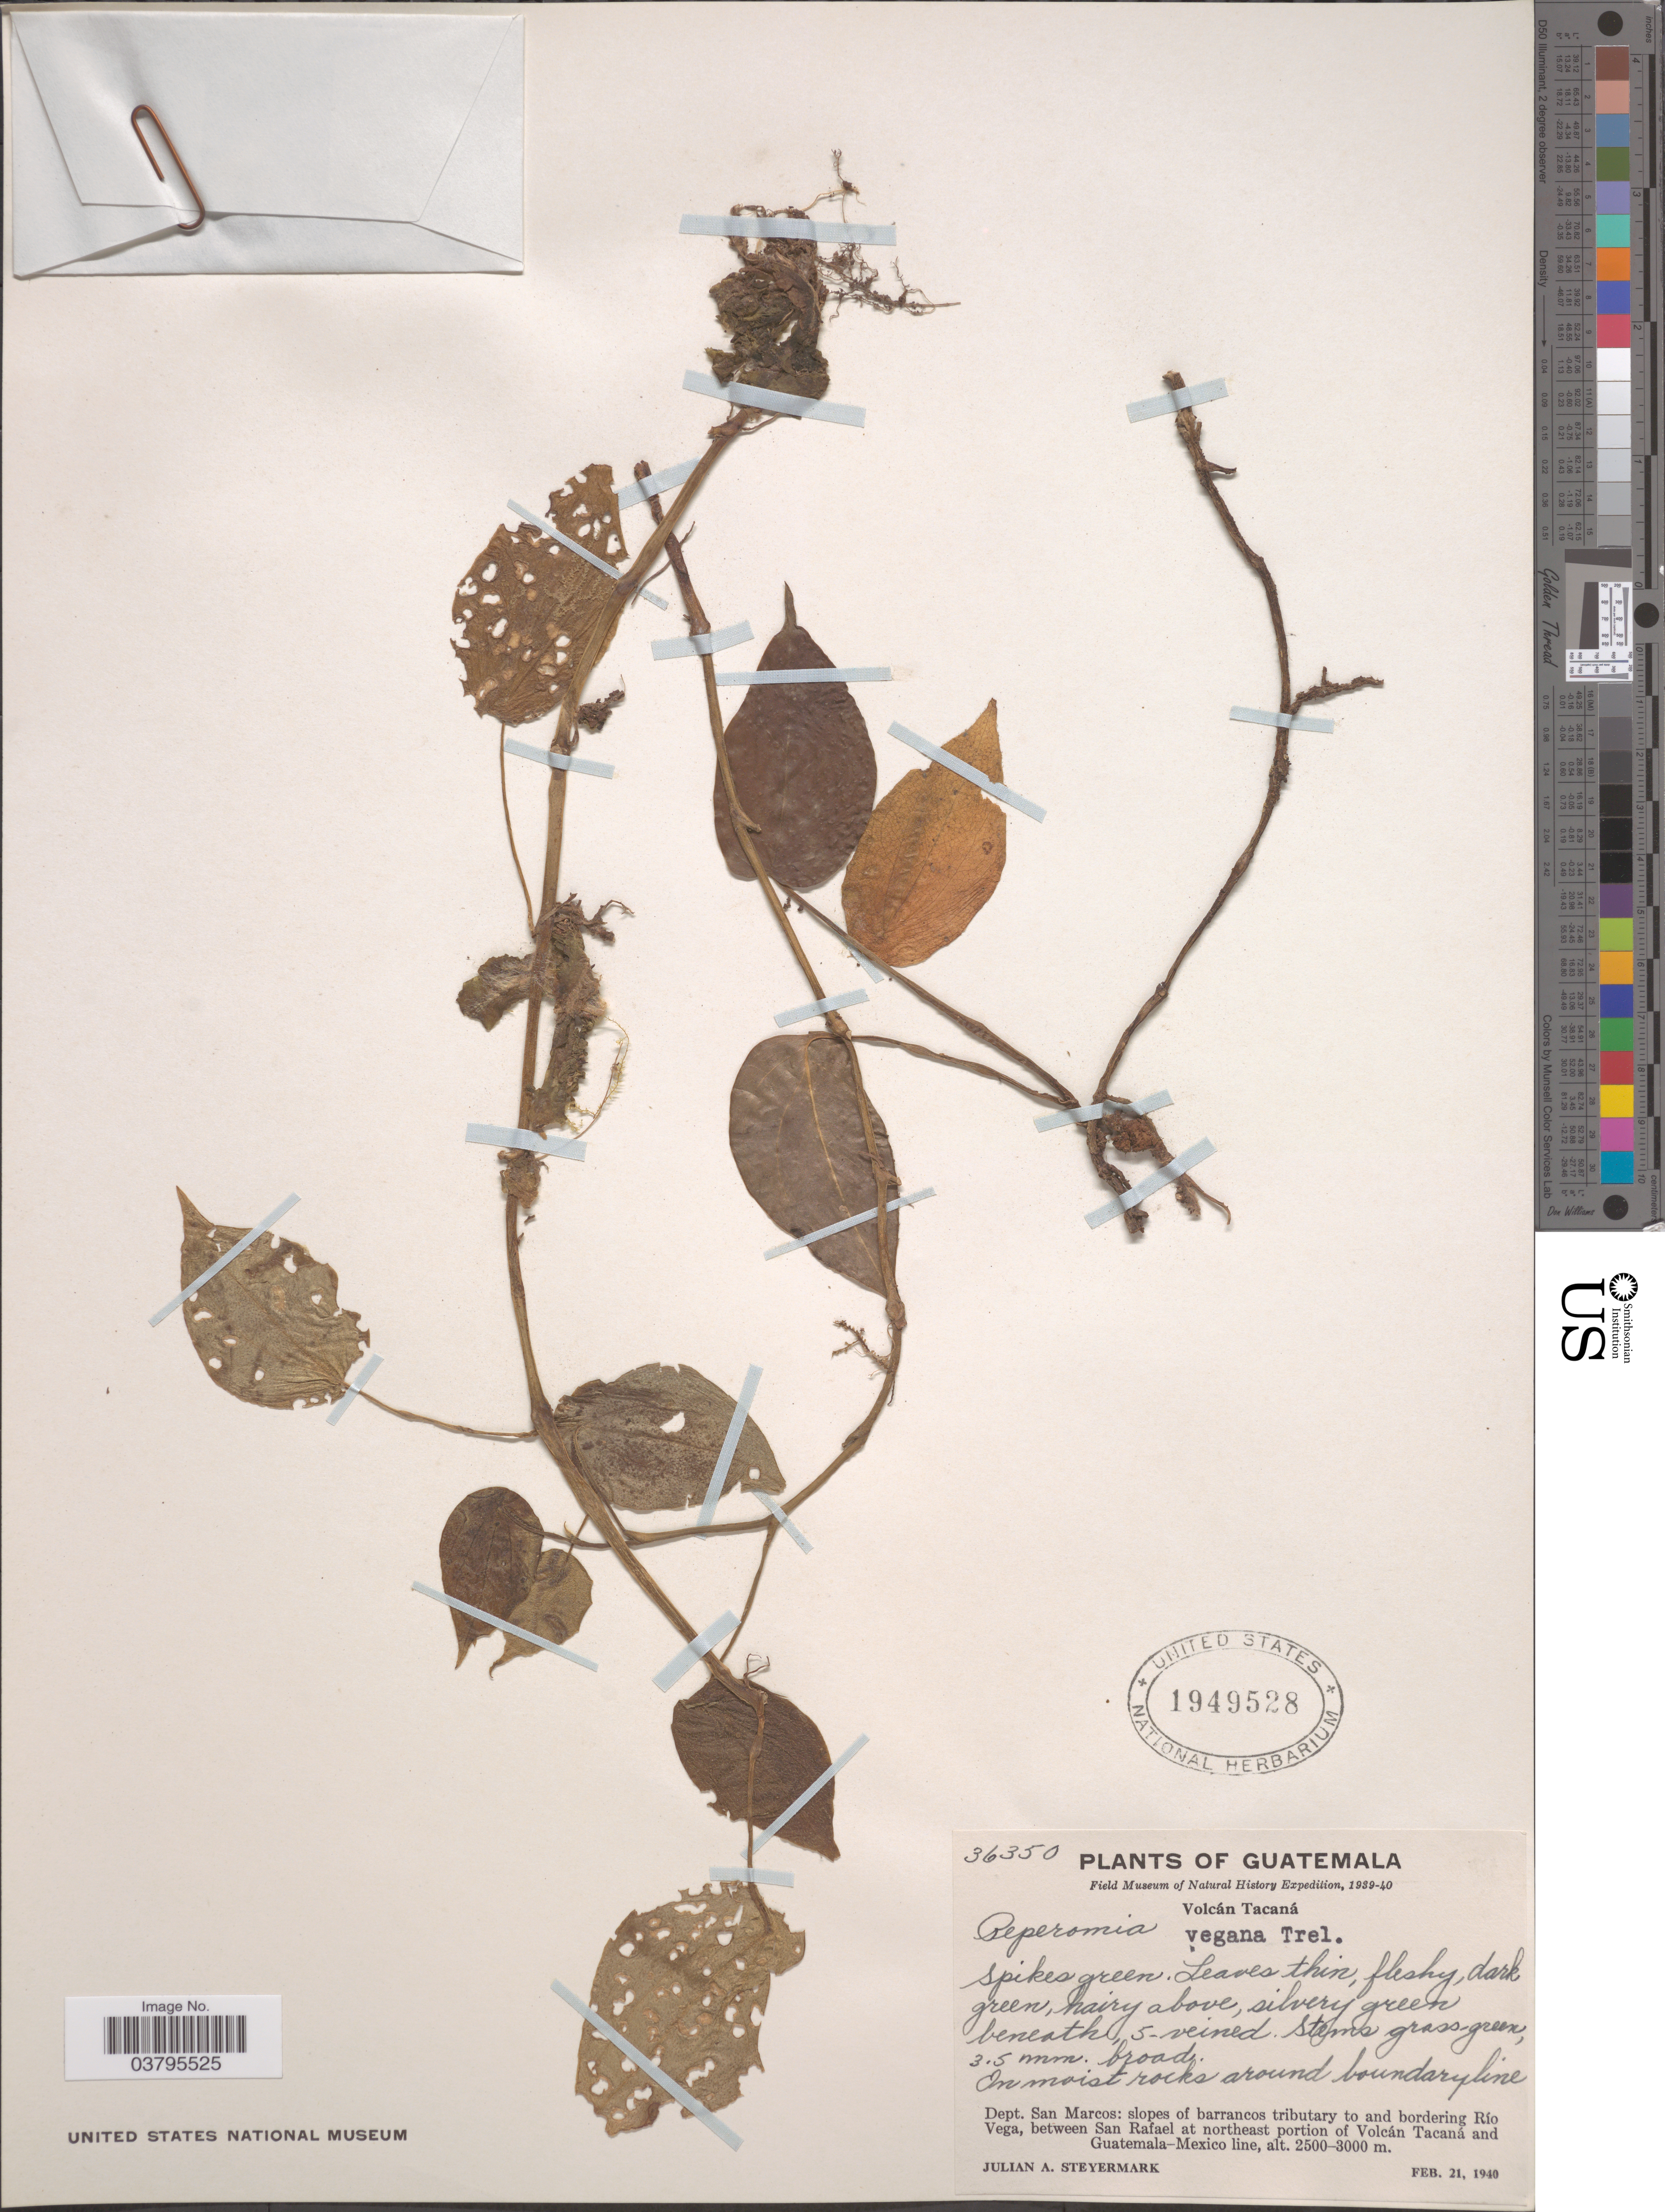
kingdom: Plantae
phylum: Tracheophyta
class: Magnoliopsida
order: Piperales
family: Piperaceae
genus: Peperomia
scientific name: Peperomia vegana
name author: Trel. in Standl.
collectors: J. Steyermark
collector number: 36350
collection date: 1940-02-21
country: Guatemala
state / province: San Marcos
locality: Volcán Tacaná. Dept. San Marcos: slopes of barrancos tributary to and bordering Río Vega, between San Rafael at northeast portion of Volcán Tacaná and Guatemala-Mexico line.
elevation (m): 2500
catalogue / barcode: US 1949528